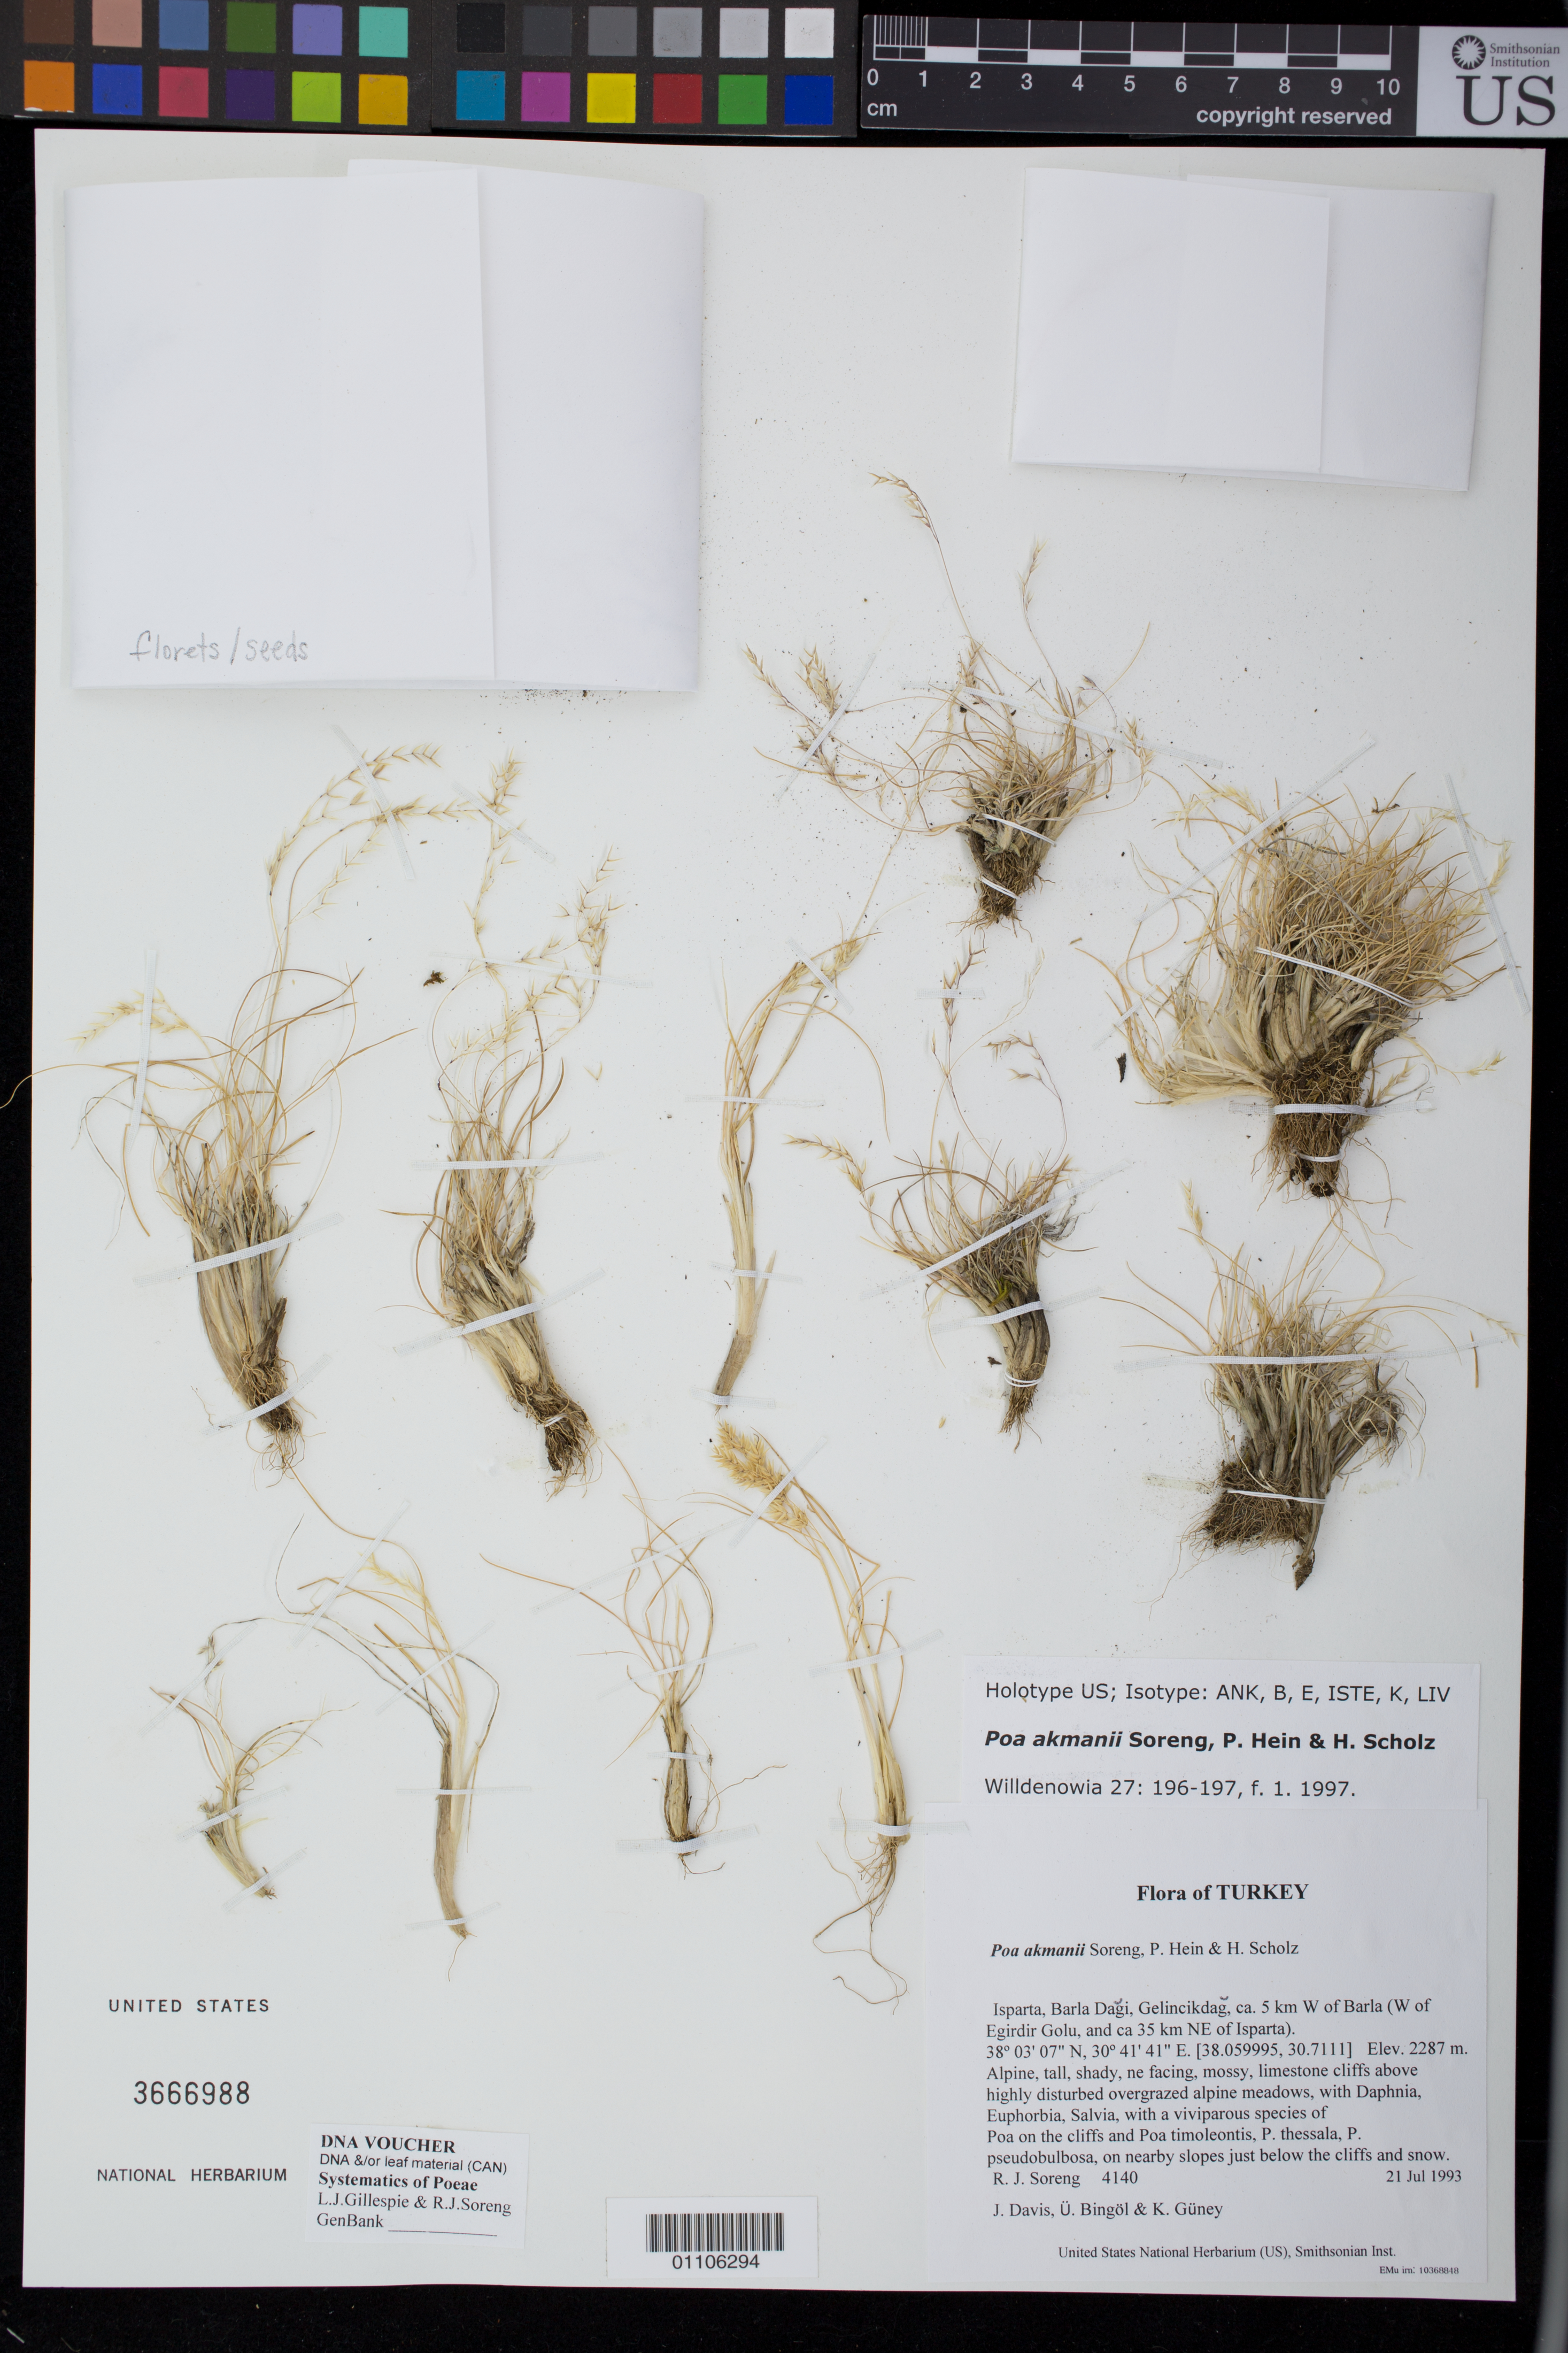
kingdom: Plantae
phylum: Tracheophyta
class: Liliopsida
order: Poales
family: Poaceae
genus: Poa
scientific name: Poa akmanii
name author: Soreng et al.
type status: Holotype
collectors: R. J. Soreng, J. I. Davis, U. Bingol & K. Guney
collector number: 4140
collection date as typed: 21 Jul 1993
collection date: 1993-07-21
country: Turkey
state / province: Isparta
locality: Barla Dagi, Gelincikdag, ca. 5 km W of Barla (W of Egirdir Golu, and ca 35 km NE of Isparta)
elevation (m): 2287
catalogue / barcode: US 3666988